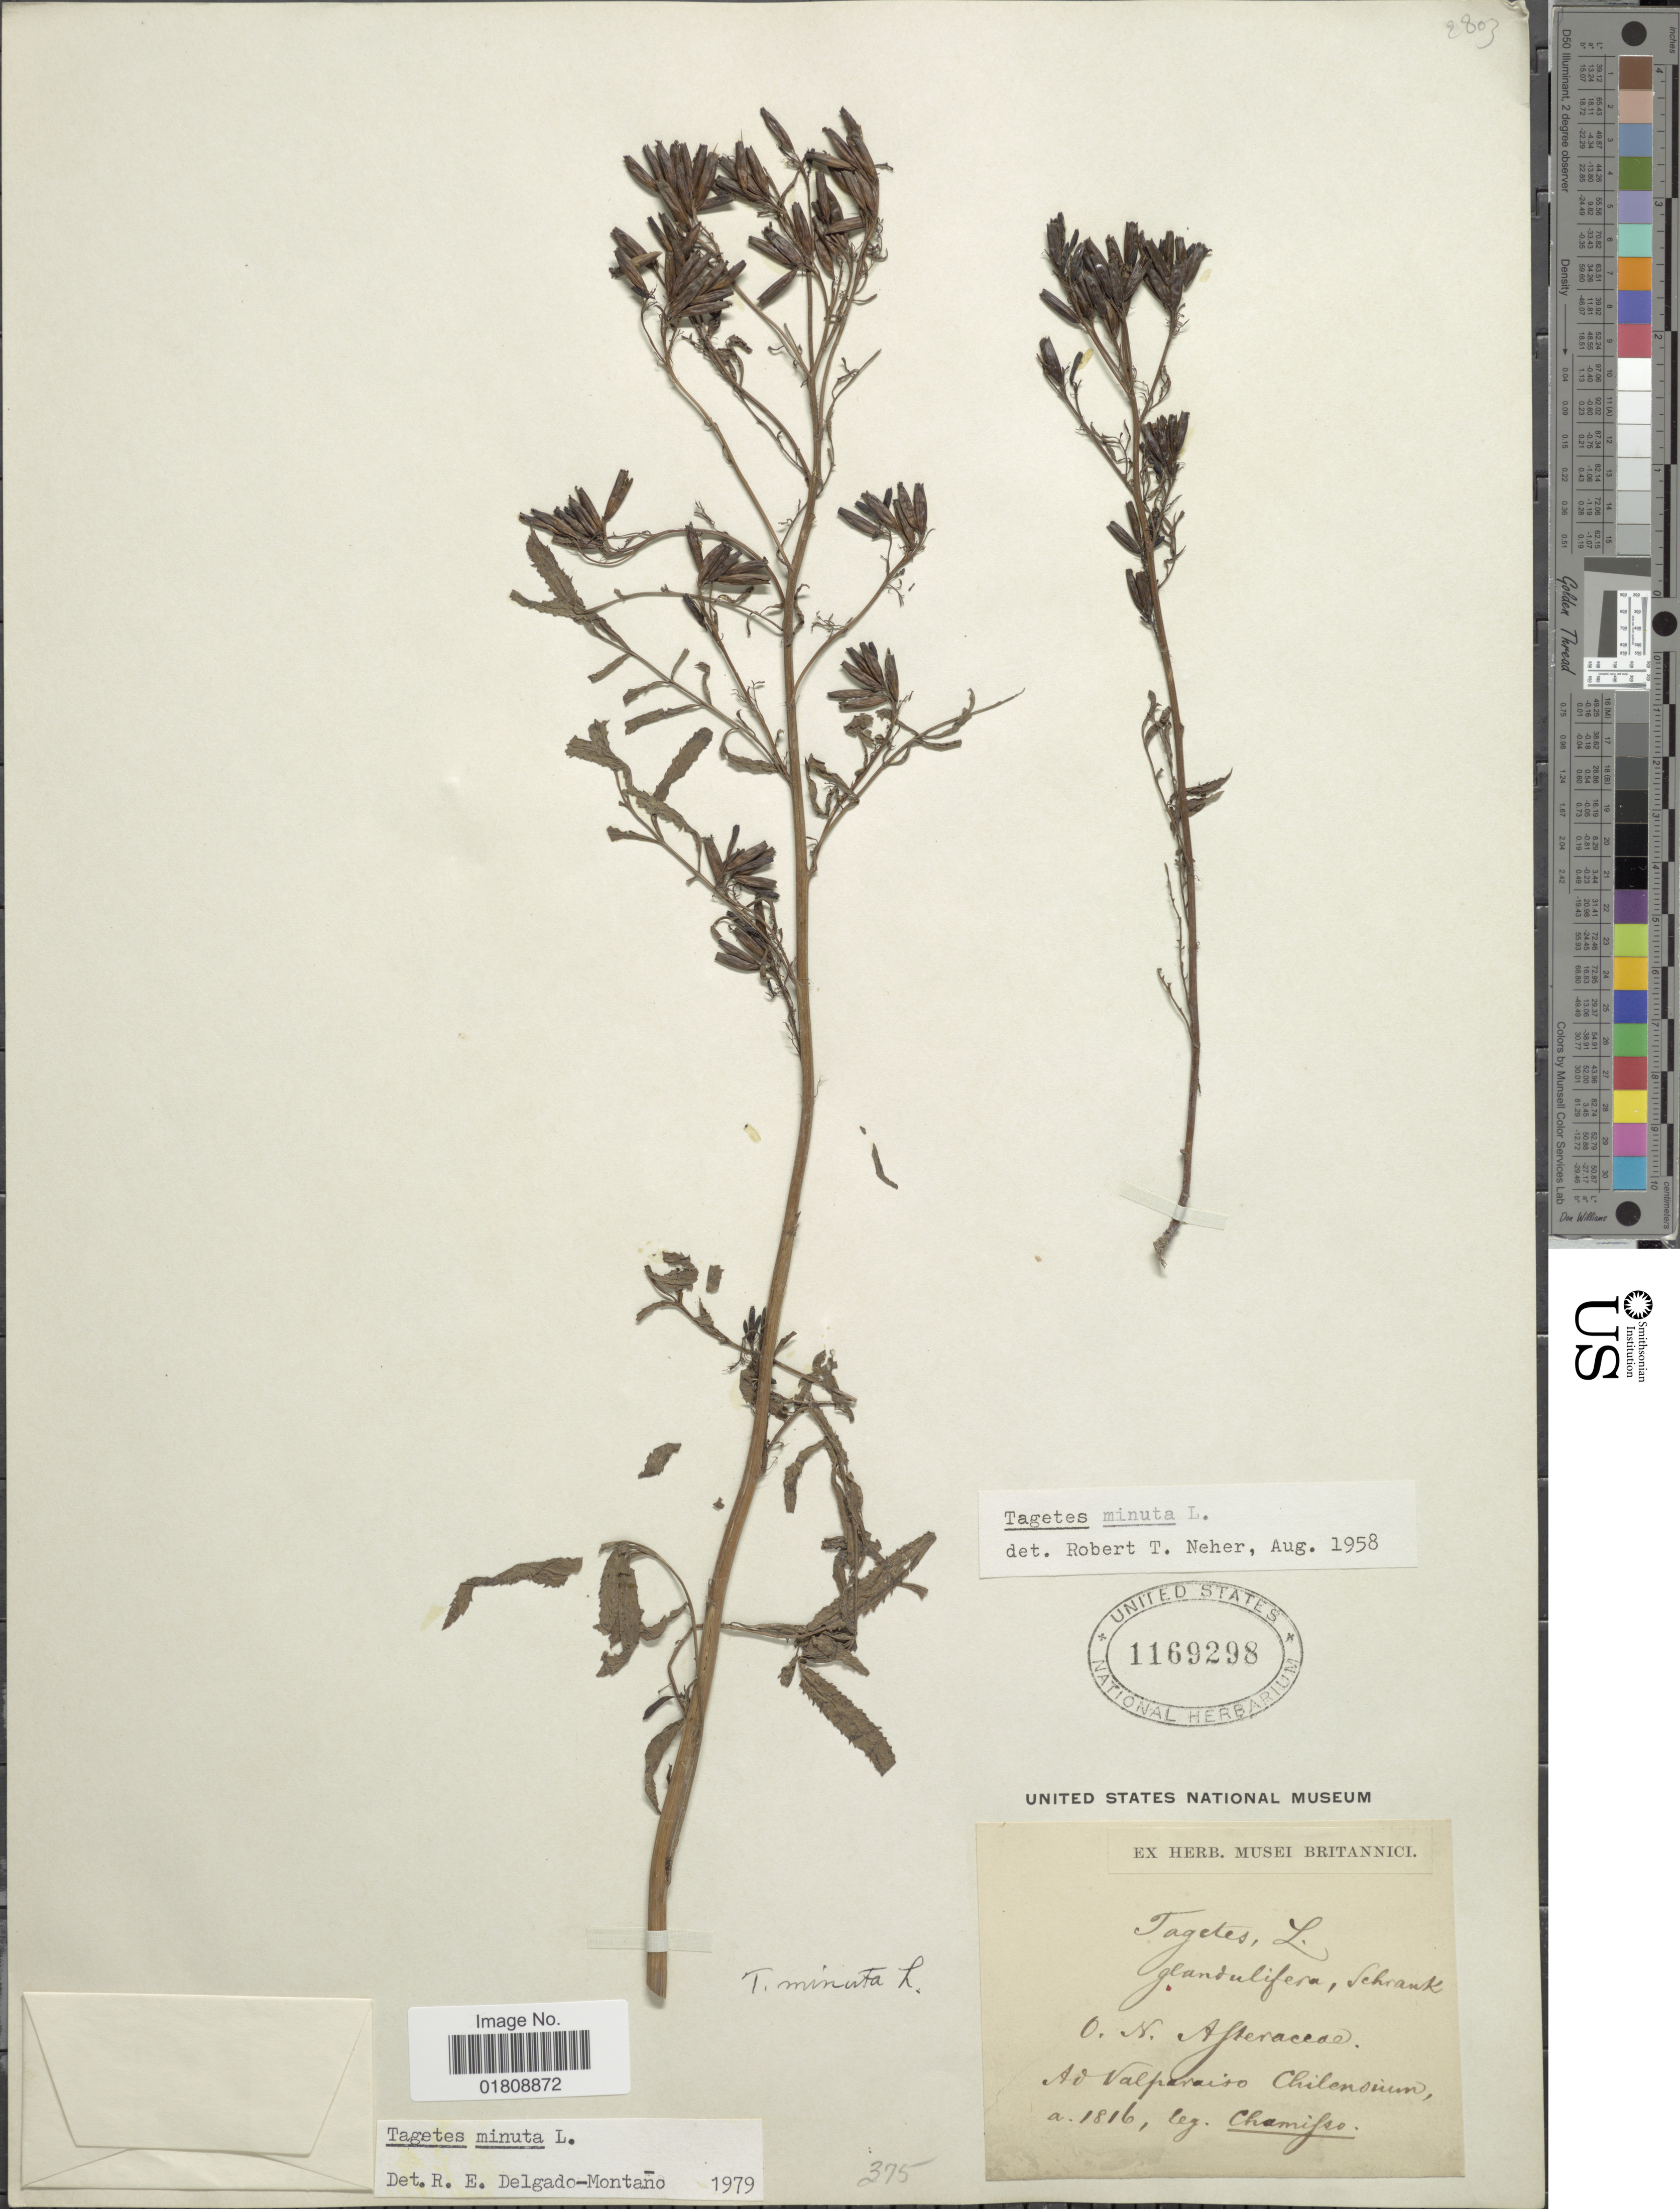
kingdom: Plantae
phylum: Tracheophyta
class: Magnoliopsida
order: Asterales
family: Asteraceae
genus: Tagetes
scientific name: Tagetes minuta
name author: L.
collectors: L. K. A. von Chamisso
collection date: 1816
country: Chile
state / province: Valparaíso (V)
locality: Ad Valparaiso Chilensium.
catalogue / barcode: US 1169298